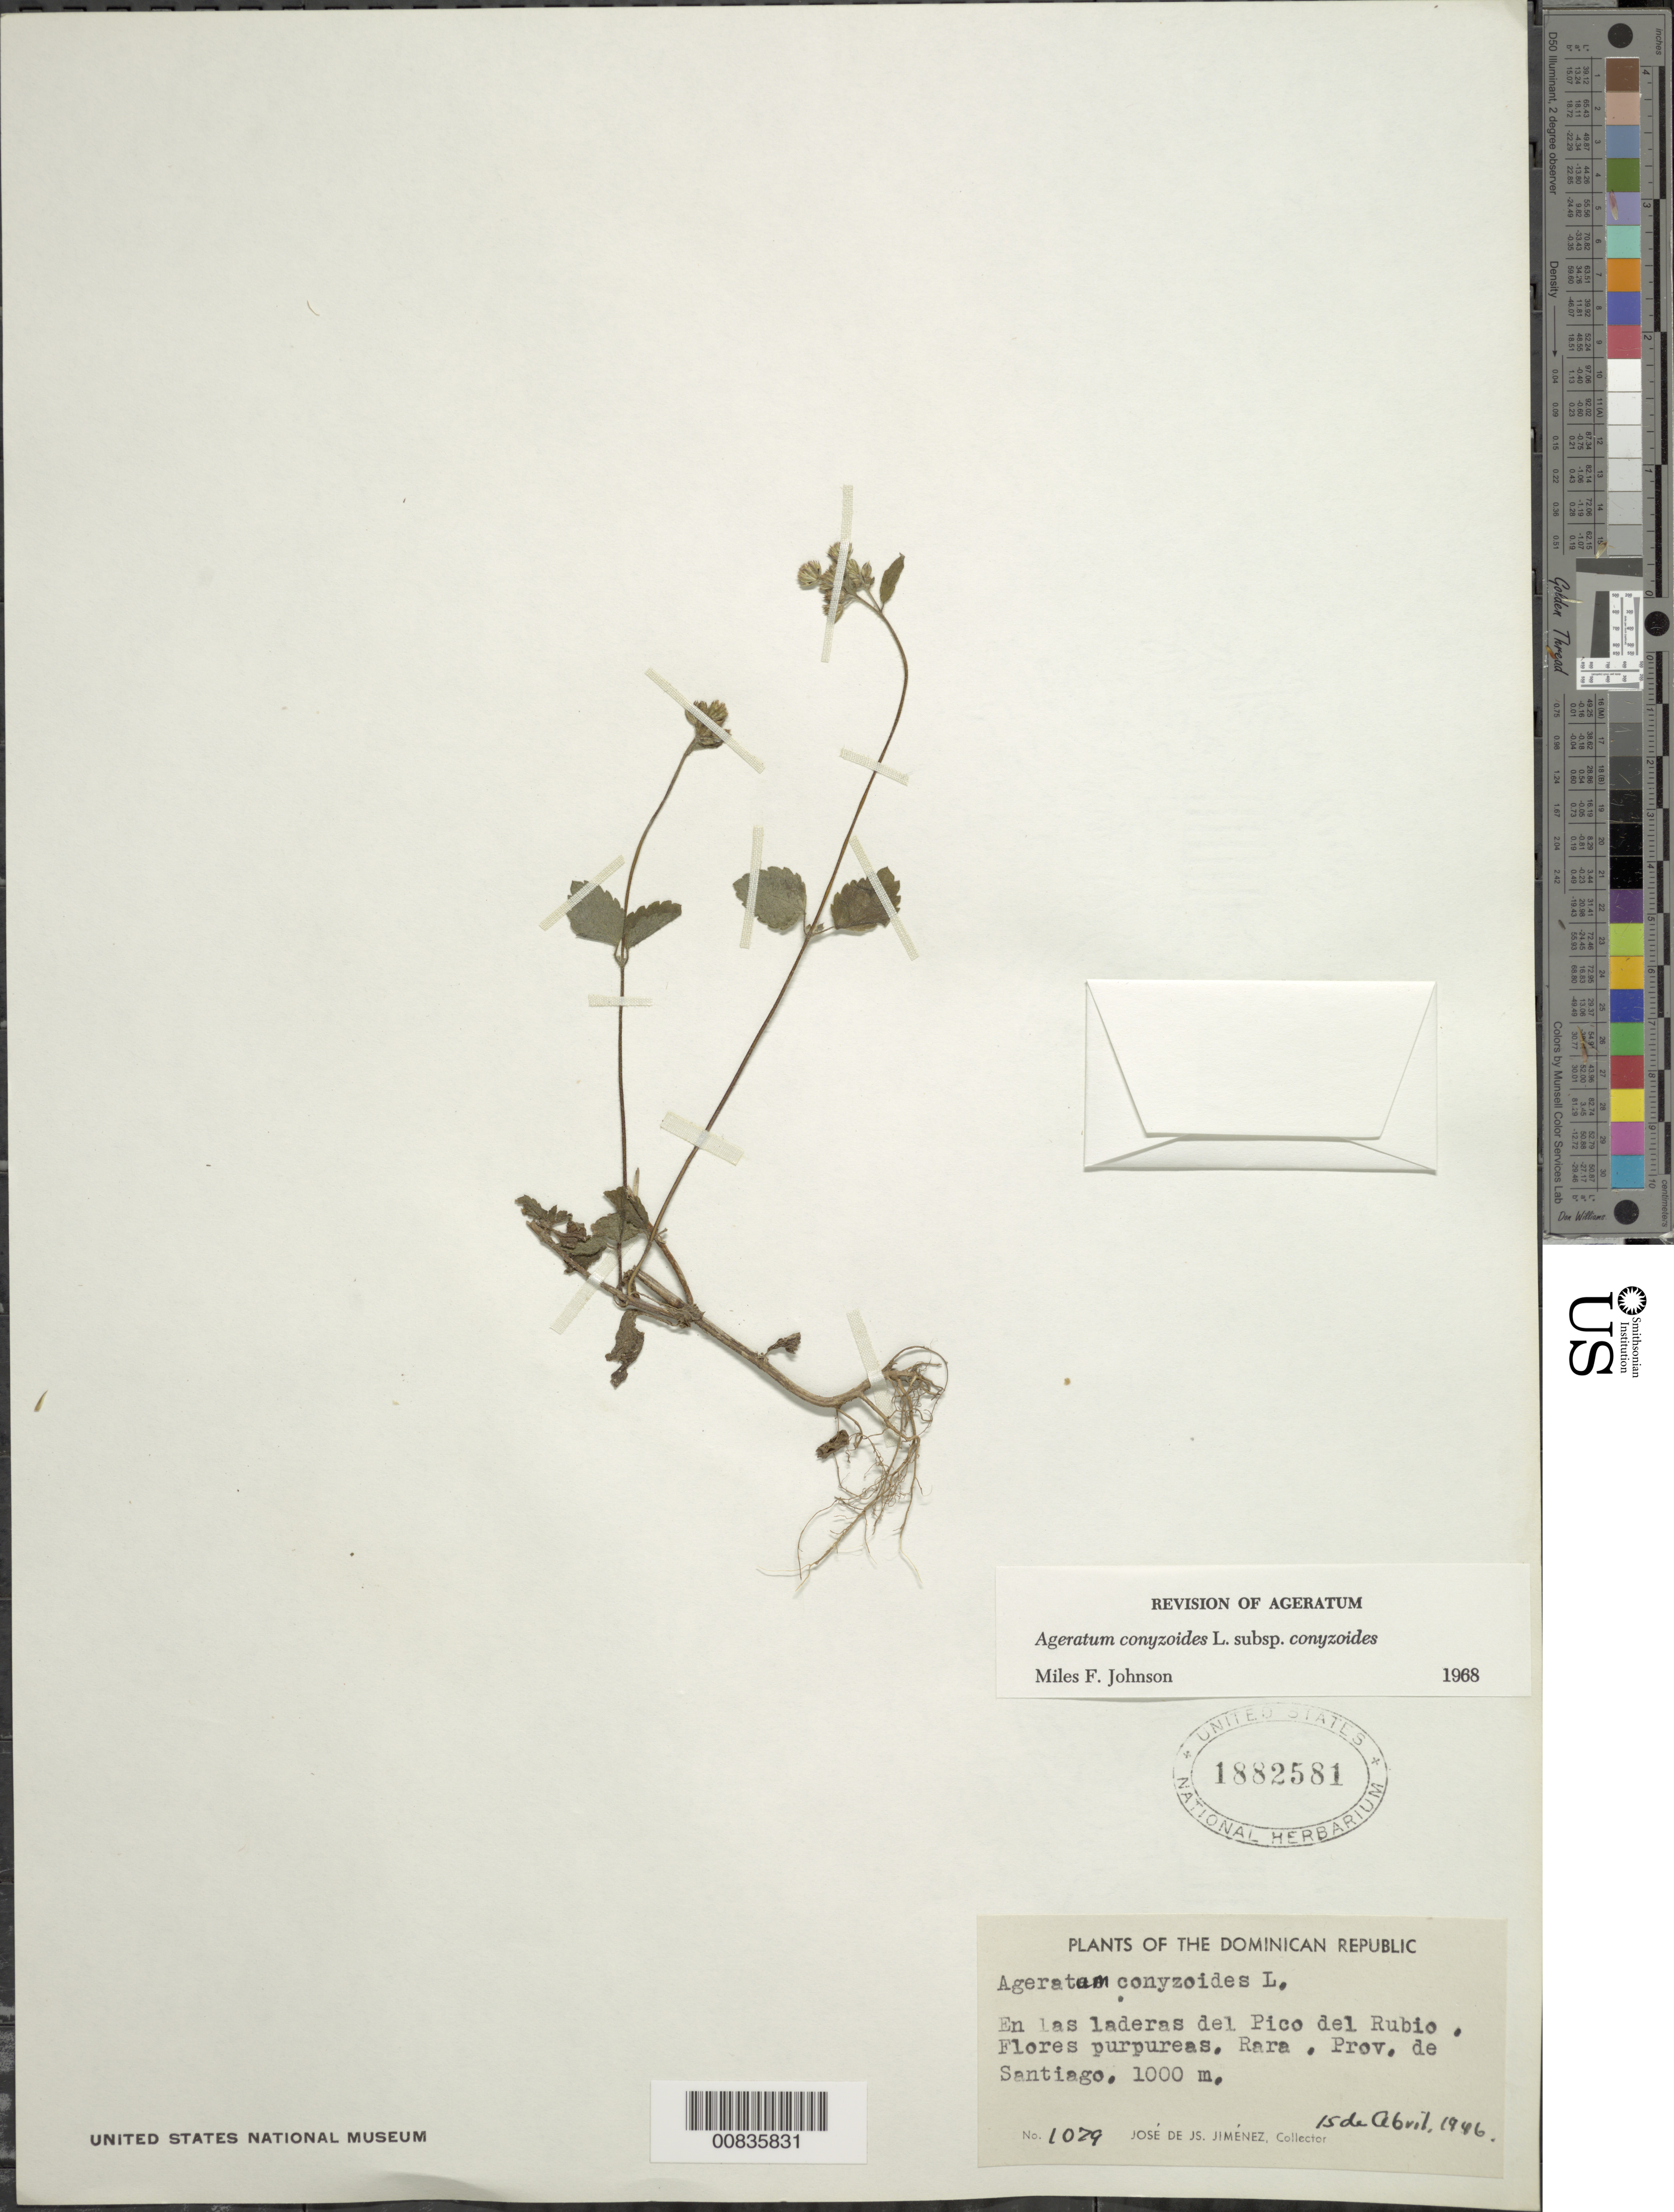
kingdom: Plantae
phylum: Tracheophyta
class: Magnoliopsida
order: Asterales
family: Asteraceae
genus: Ageratum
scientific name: Ageratum conyzoides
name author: L.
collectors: J. J. Jiménez Almonte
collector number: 1079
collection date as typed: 15 Apr 1946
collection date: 1946-04-15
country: Dominican Republic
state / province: Santiago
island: Hispaniola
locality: En las laderas del Pico del Rubio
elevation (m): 1000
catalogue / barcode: US 1882581